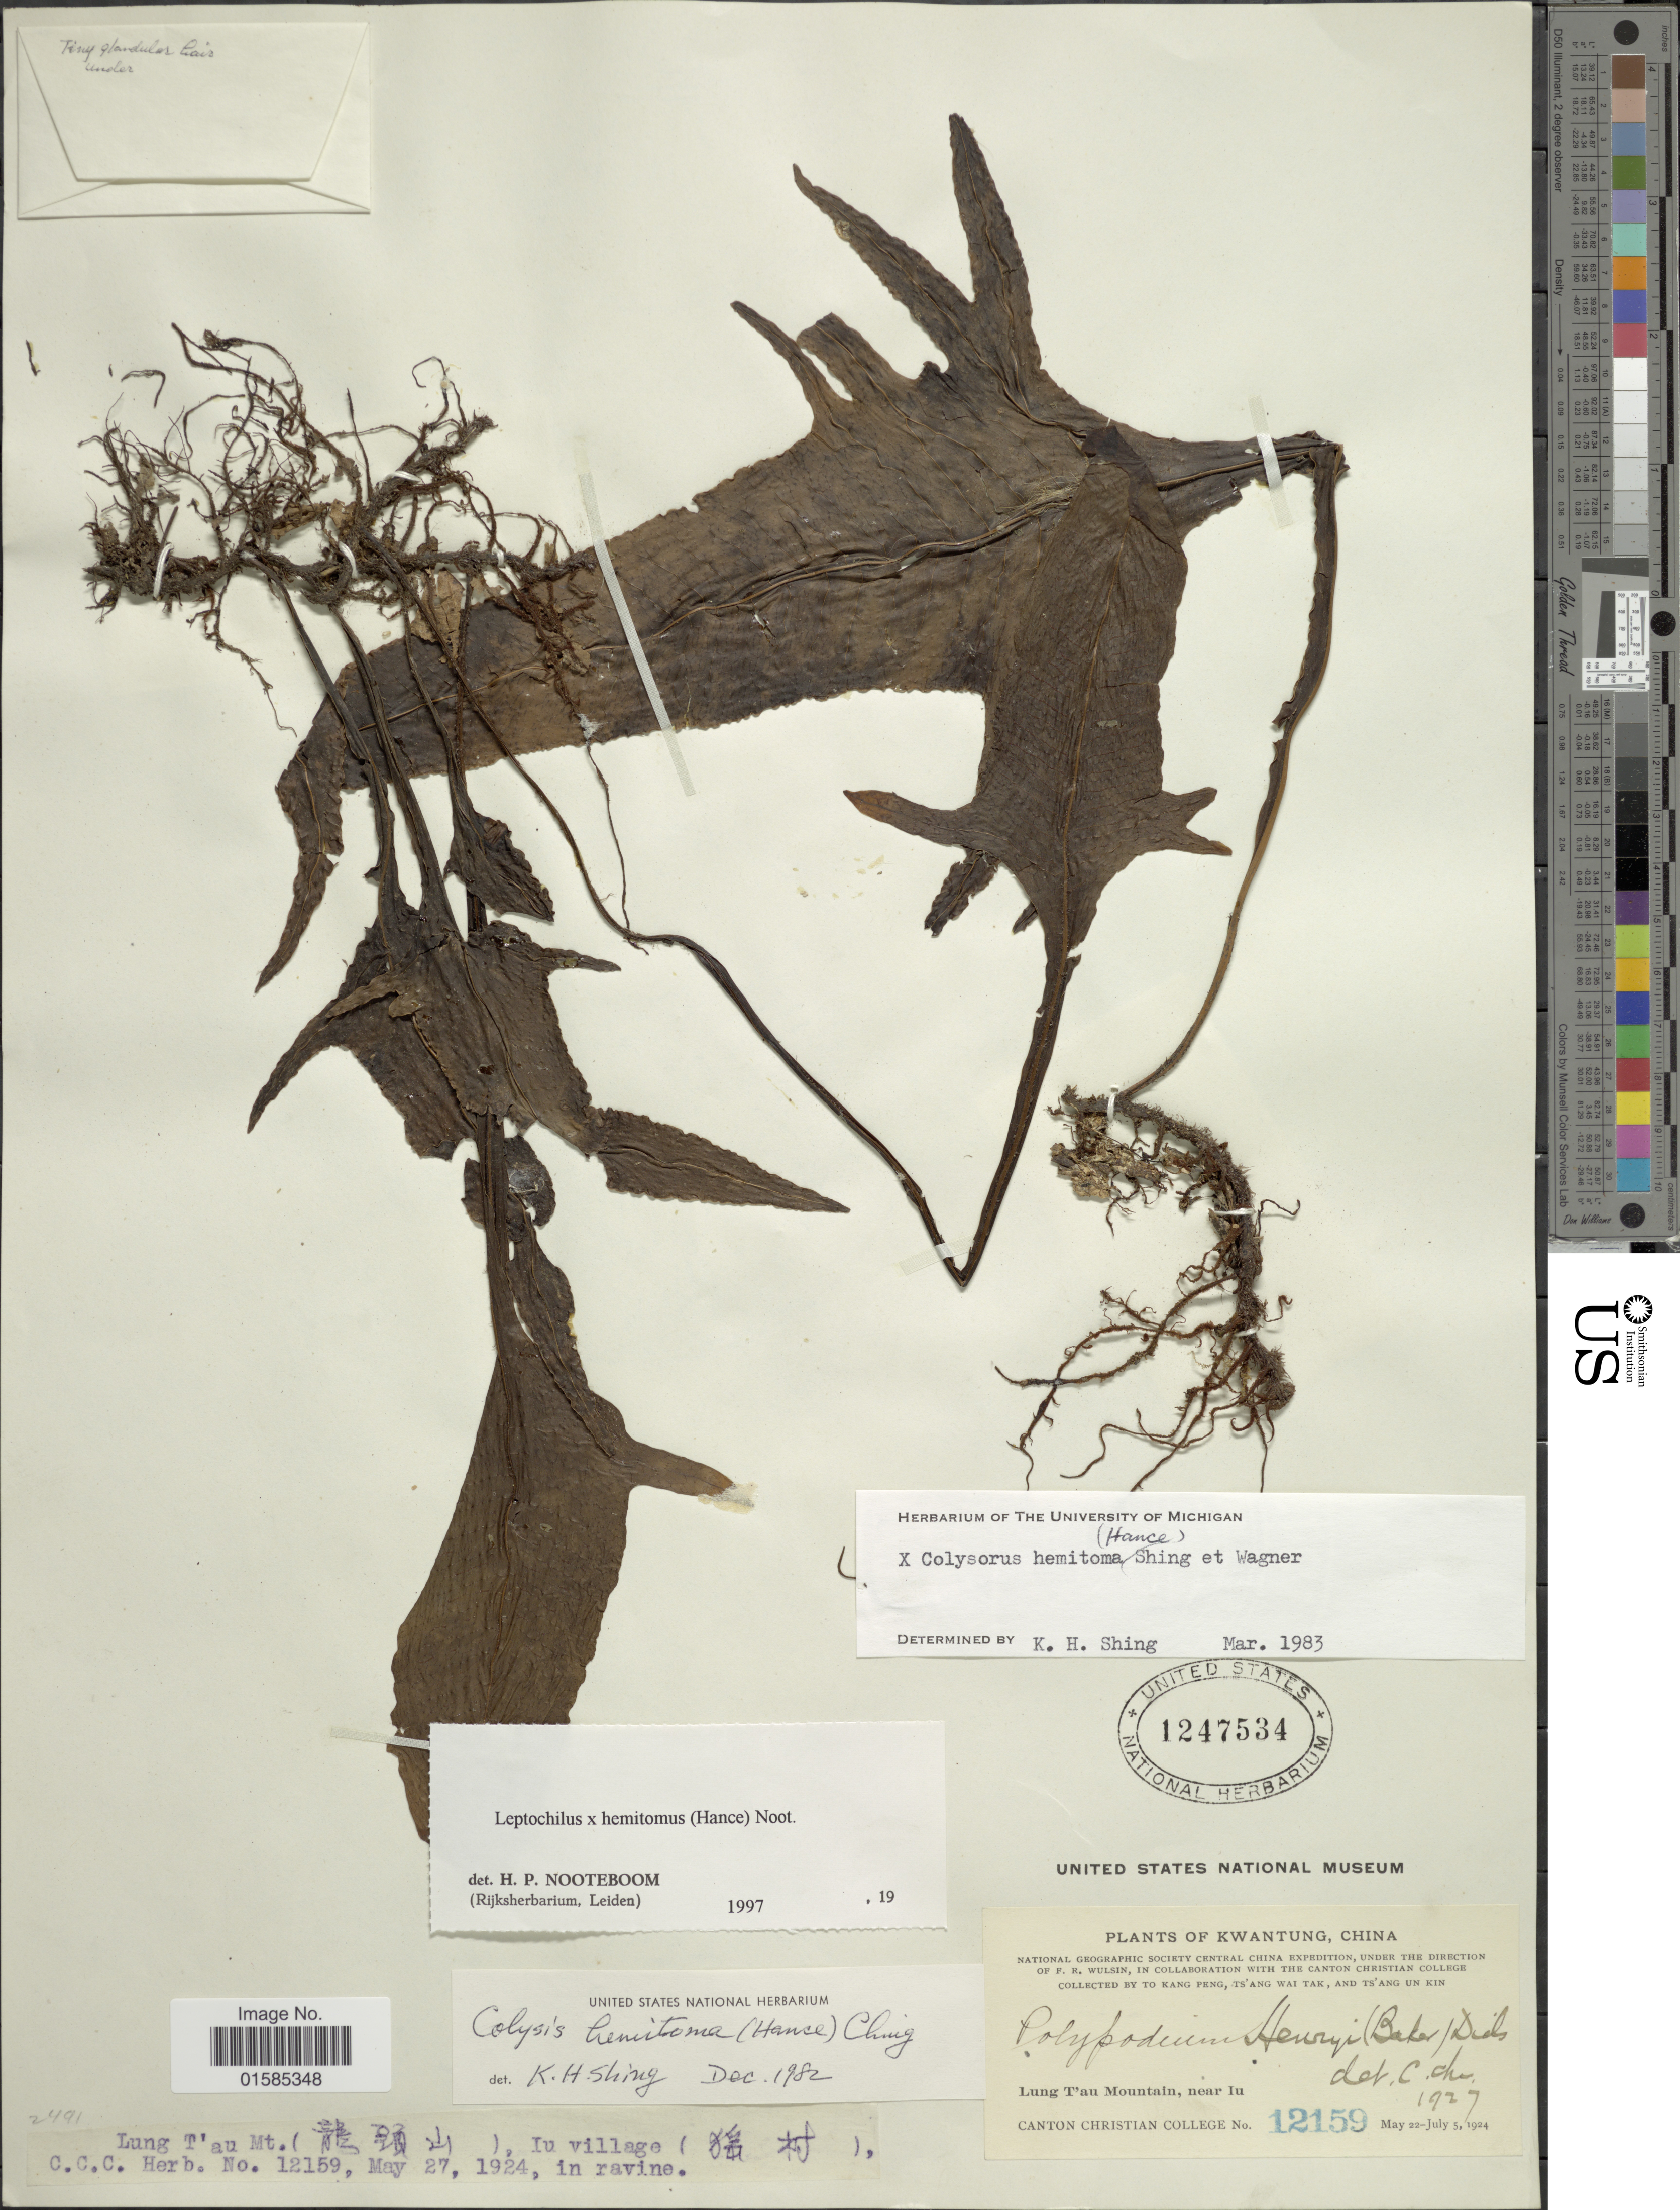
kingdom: Plantae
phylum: Tracheophyta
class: Polypodiopsida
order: Polypodiales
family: Polypodiaceae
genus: Leptochilus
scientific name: Leptochilus x hemitomus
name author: (Hance) Noot.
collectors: Canton Christian College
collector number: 12159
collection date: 1924-05-22/1924-07-05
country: China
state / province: Guangdong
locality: Kwangtung, China, , Lung T'au Mountain, near Iu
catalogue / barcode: US 1247534